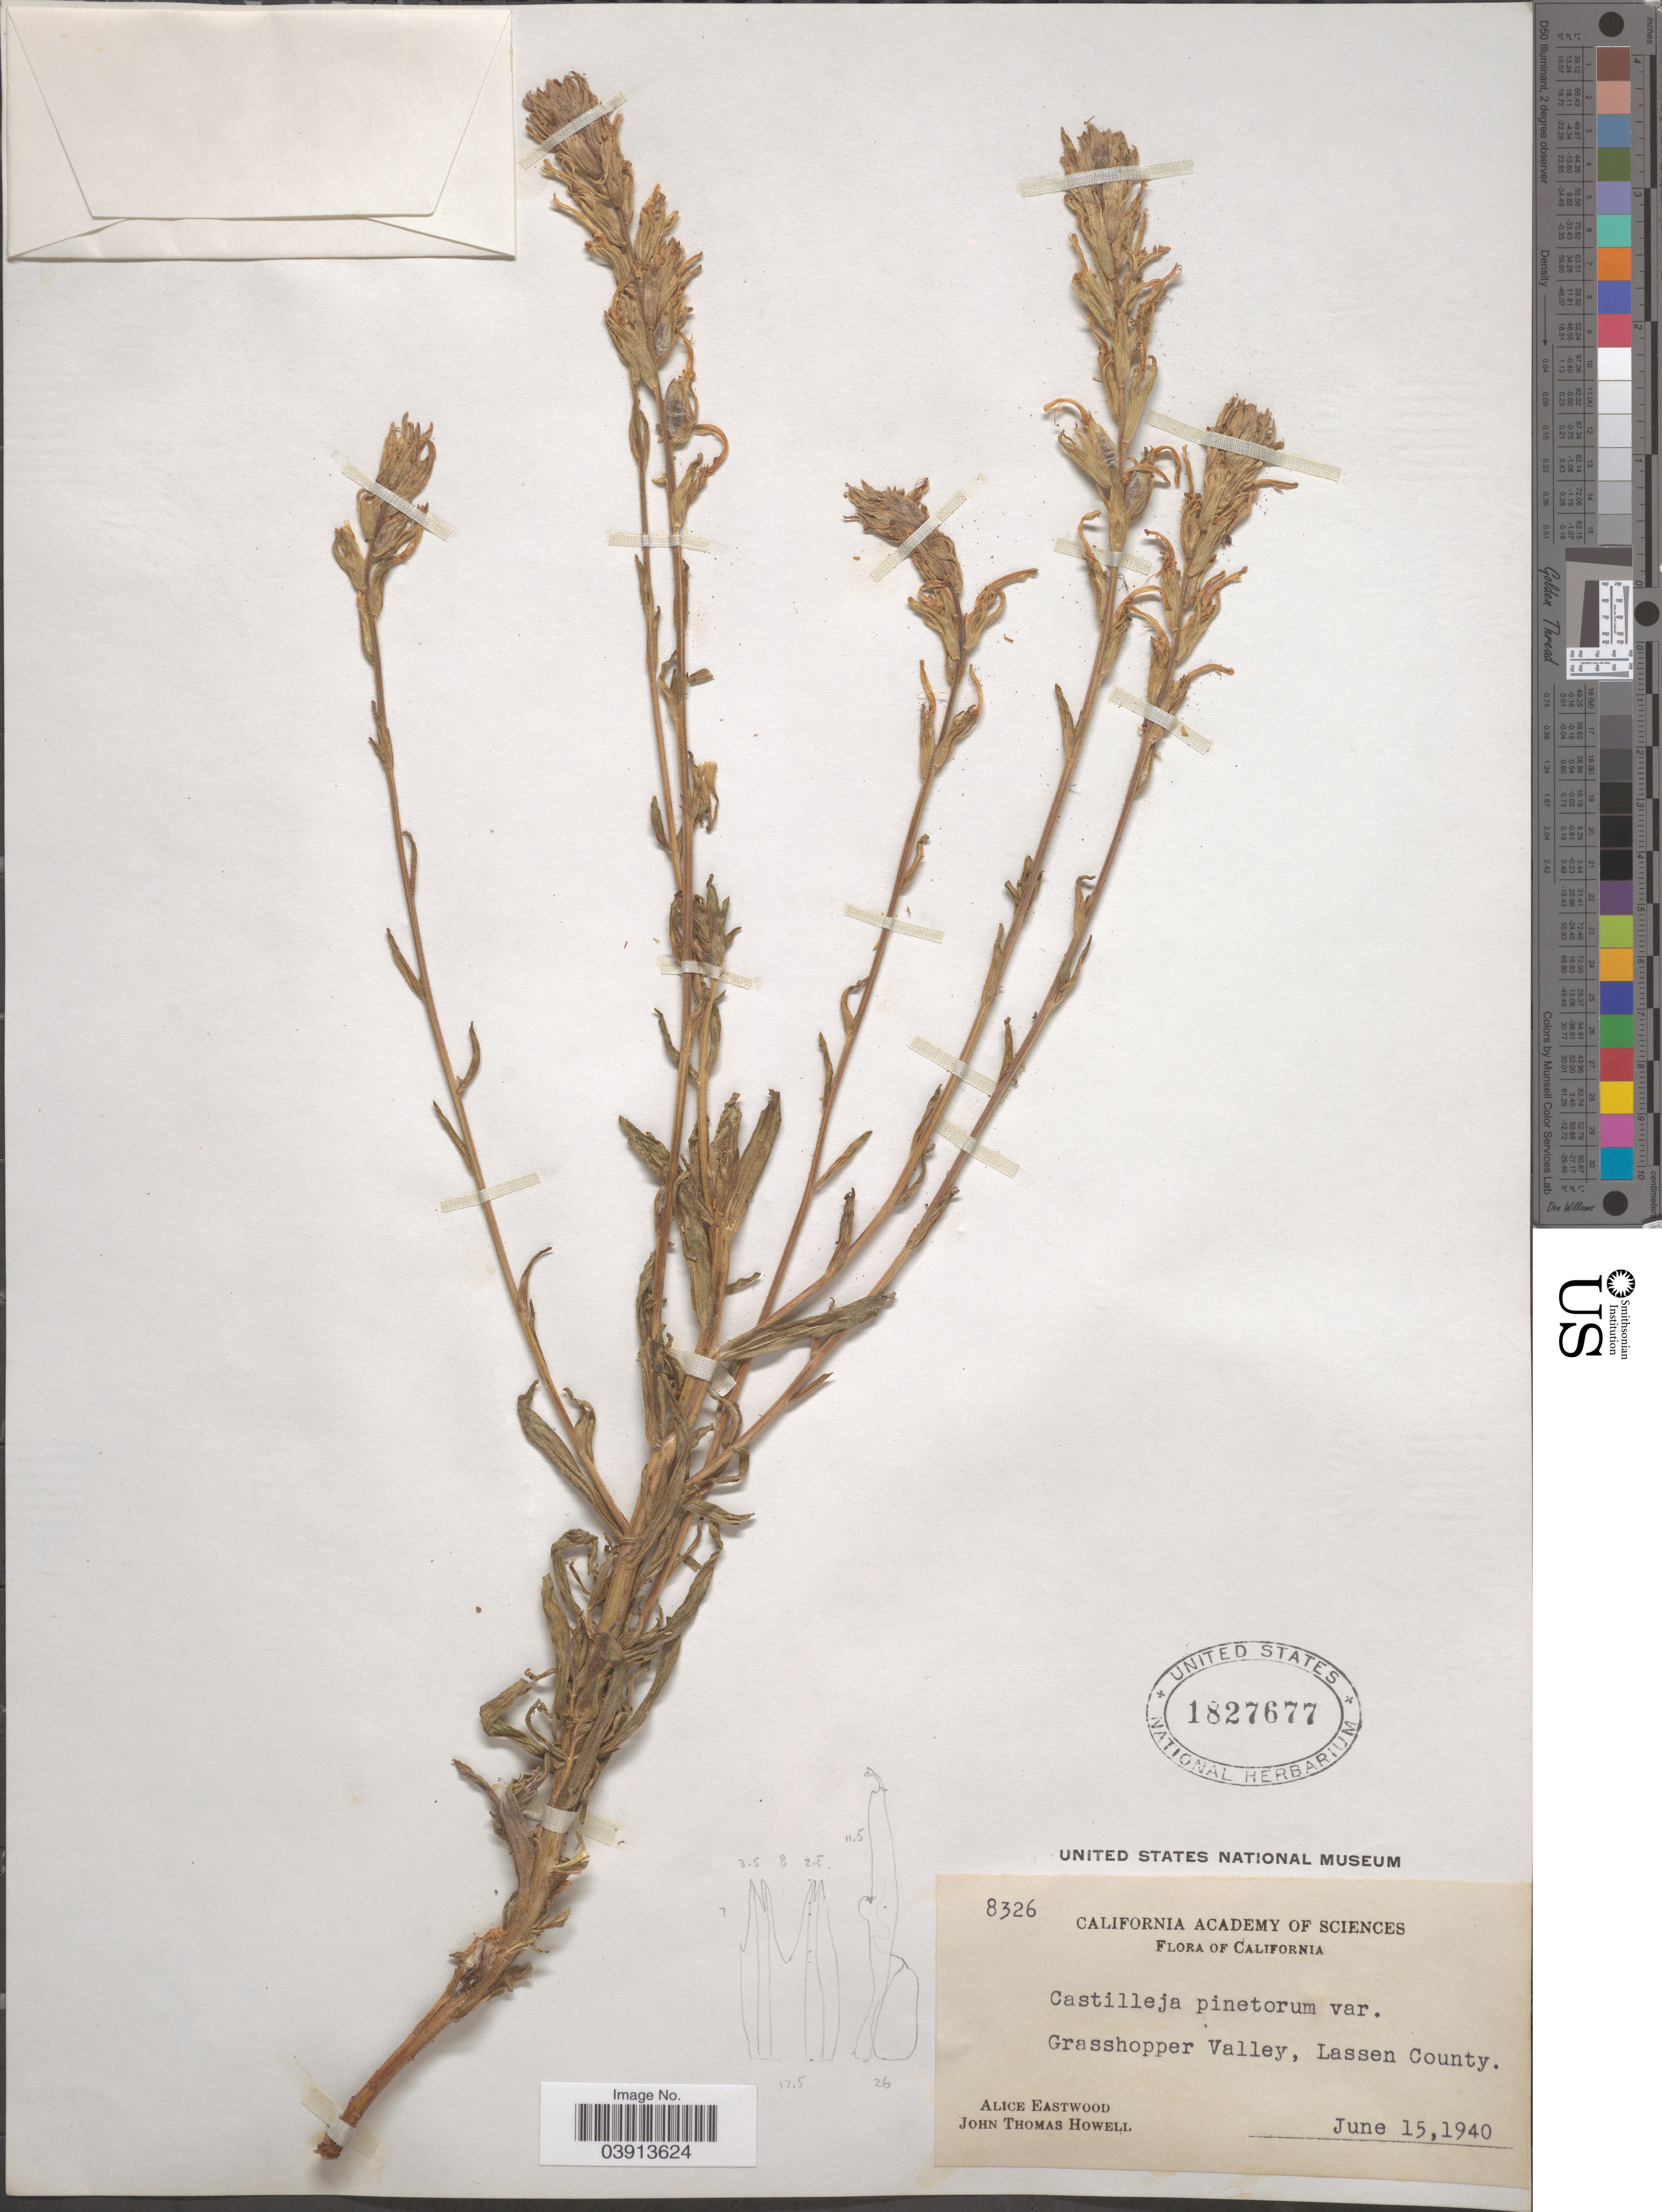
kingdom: Plantae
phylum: Tracheophyta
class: Magnoliopsida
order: Lamiales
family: Orobanchaceae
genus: Castilleja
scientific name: Castilleja pinetorum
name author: Fernald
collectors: A. Eastwood & J. T. Howell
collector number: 8326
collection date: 1940-06-15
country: United States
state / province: California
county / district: Lassen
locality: Grasshopper Valley, Lassen County.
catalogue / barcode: US 1827677